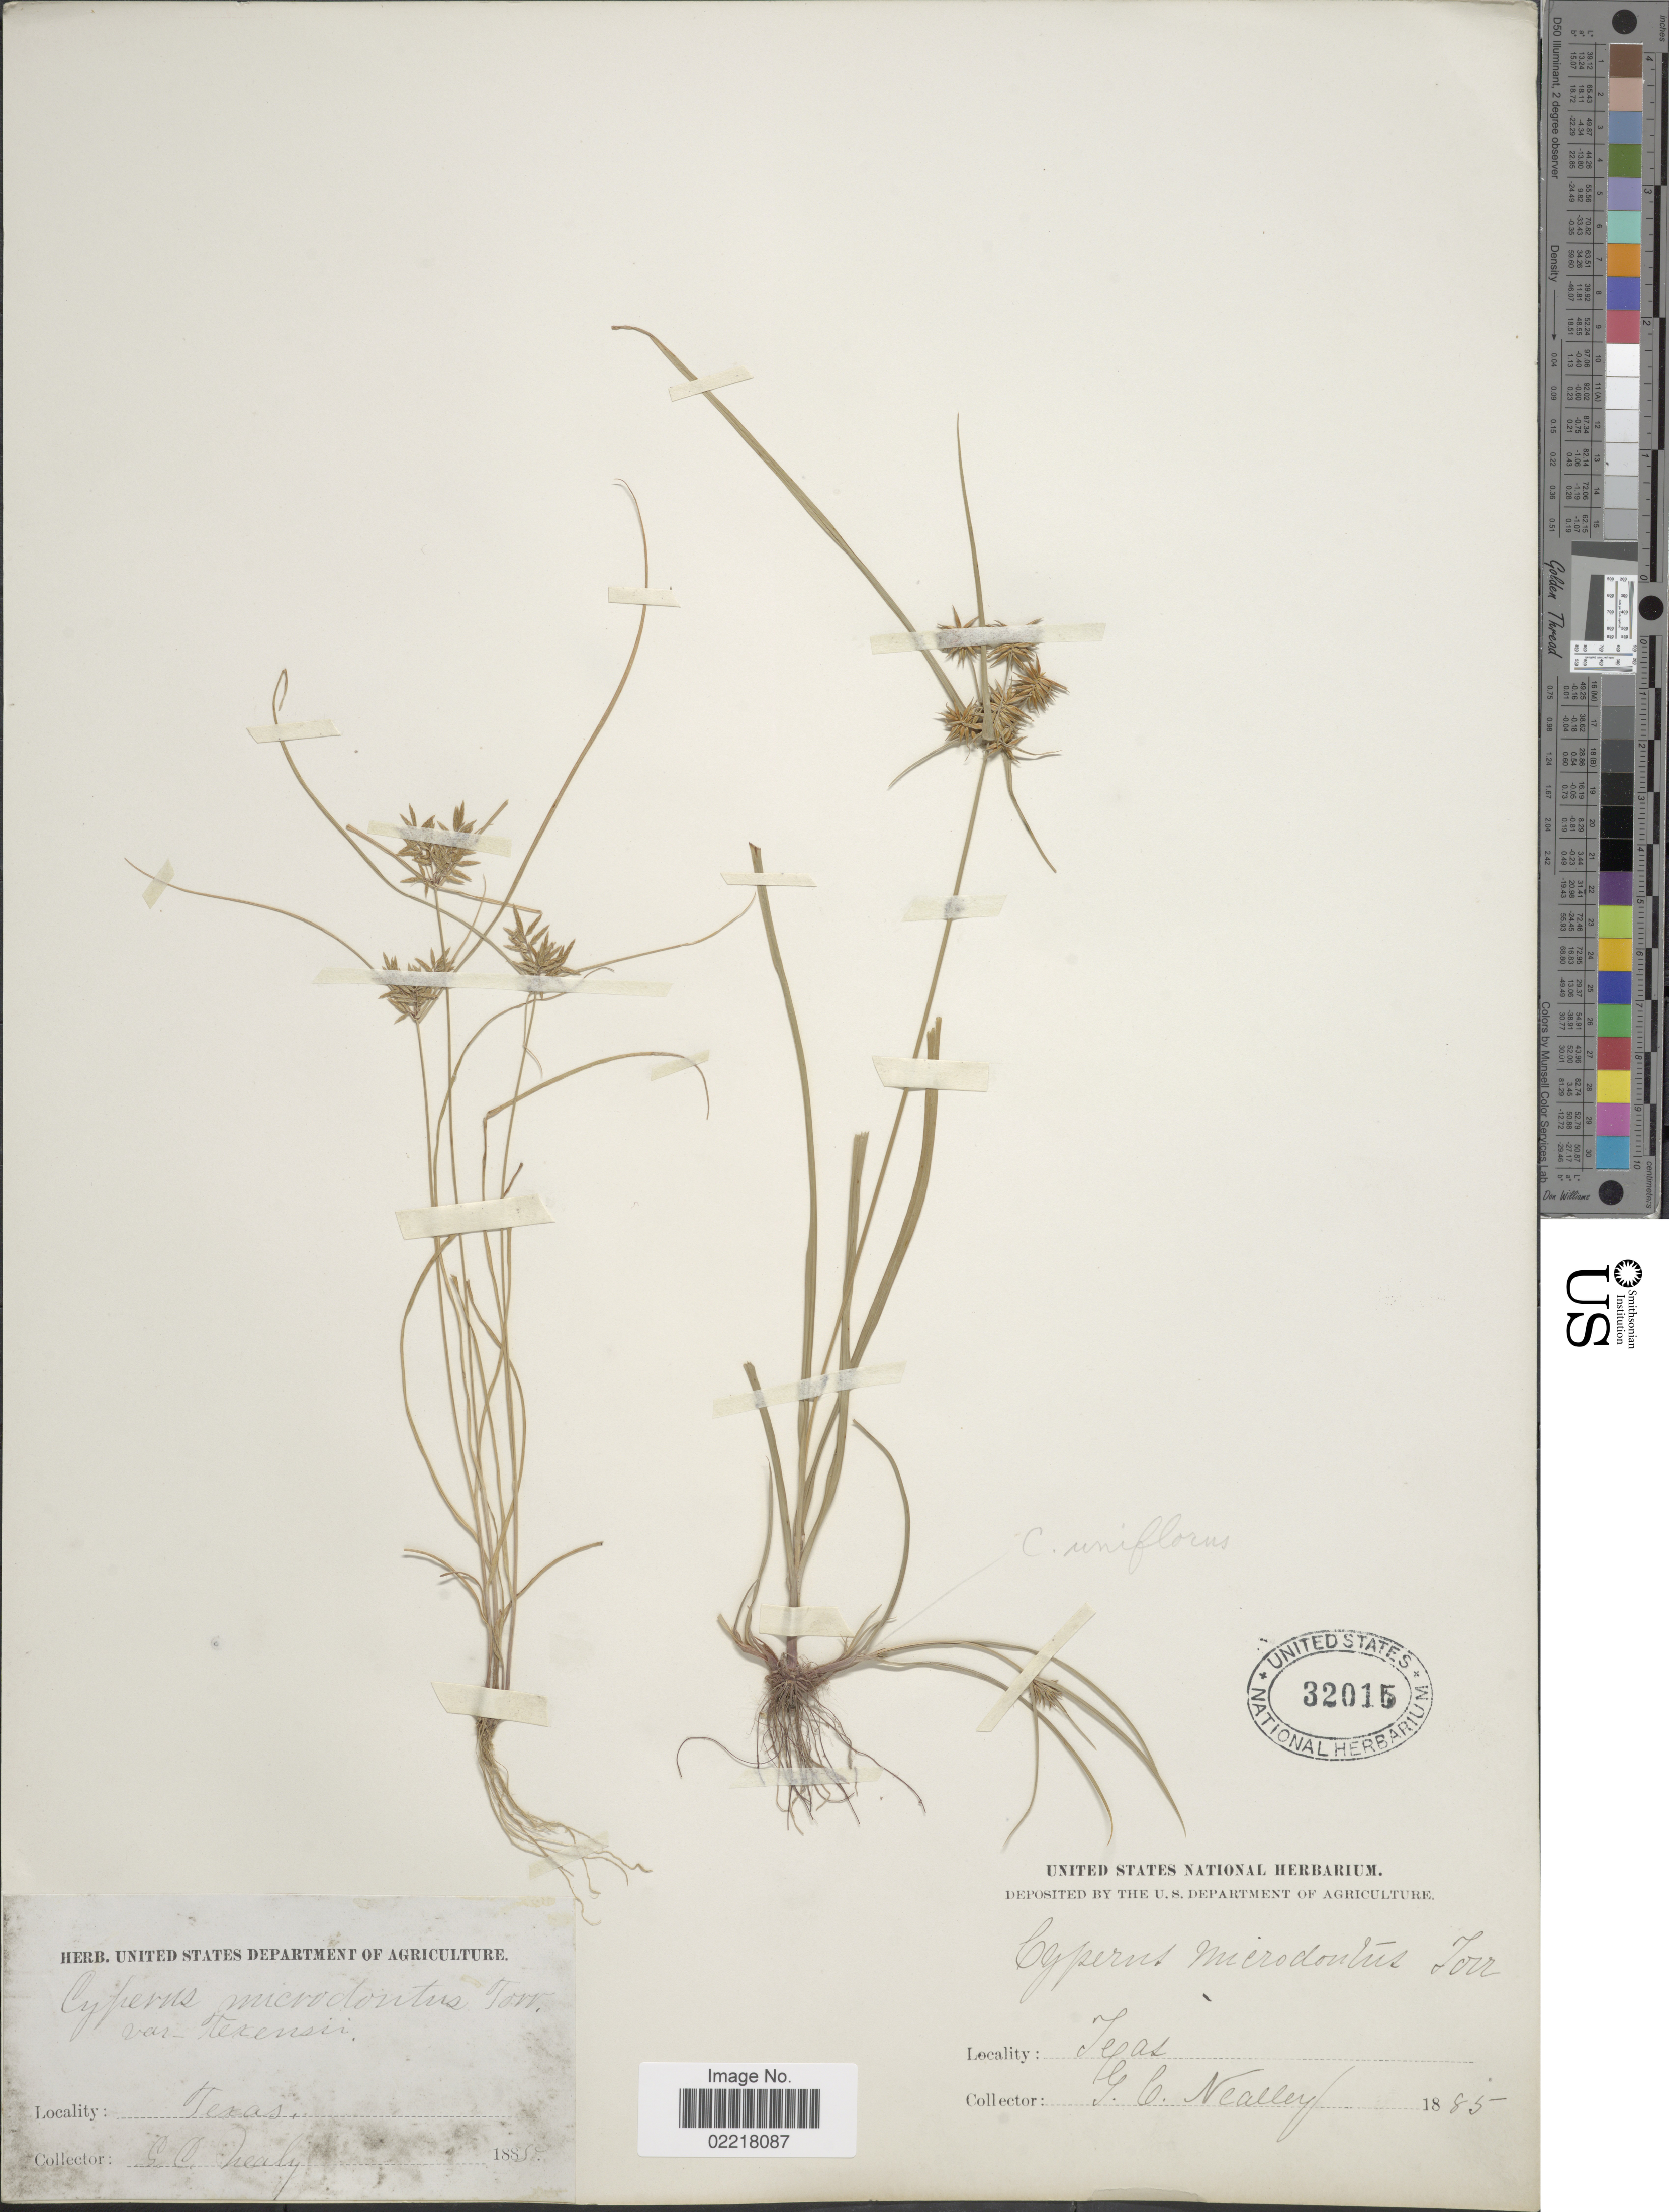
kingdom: Plantae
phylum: Tracheophyta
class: Liliopsida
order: Poales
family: Cyperaceae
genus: Cyperus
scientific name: Cyperus polystachyos var. texensis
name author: (Torr.) Fernald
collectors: G. C. Nealley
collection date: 1885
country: United States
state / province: Texas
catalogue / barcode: US 32015